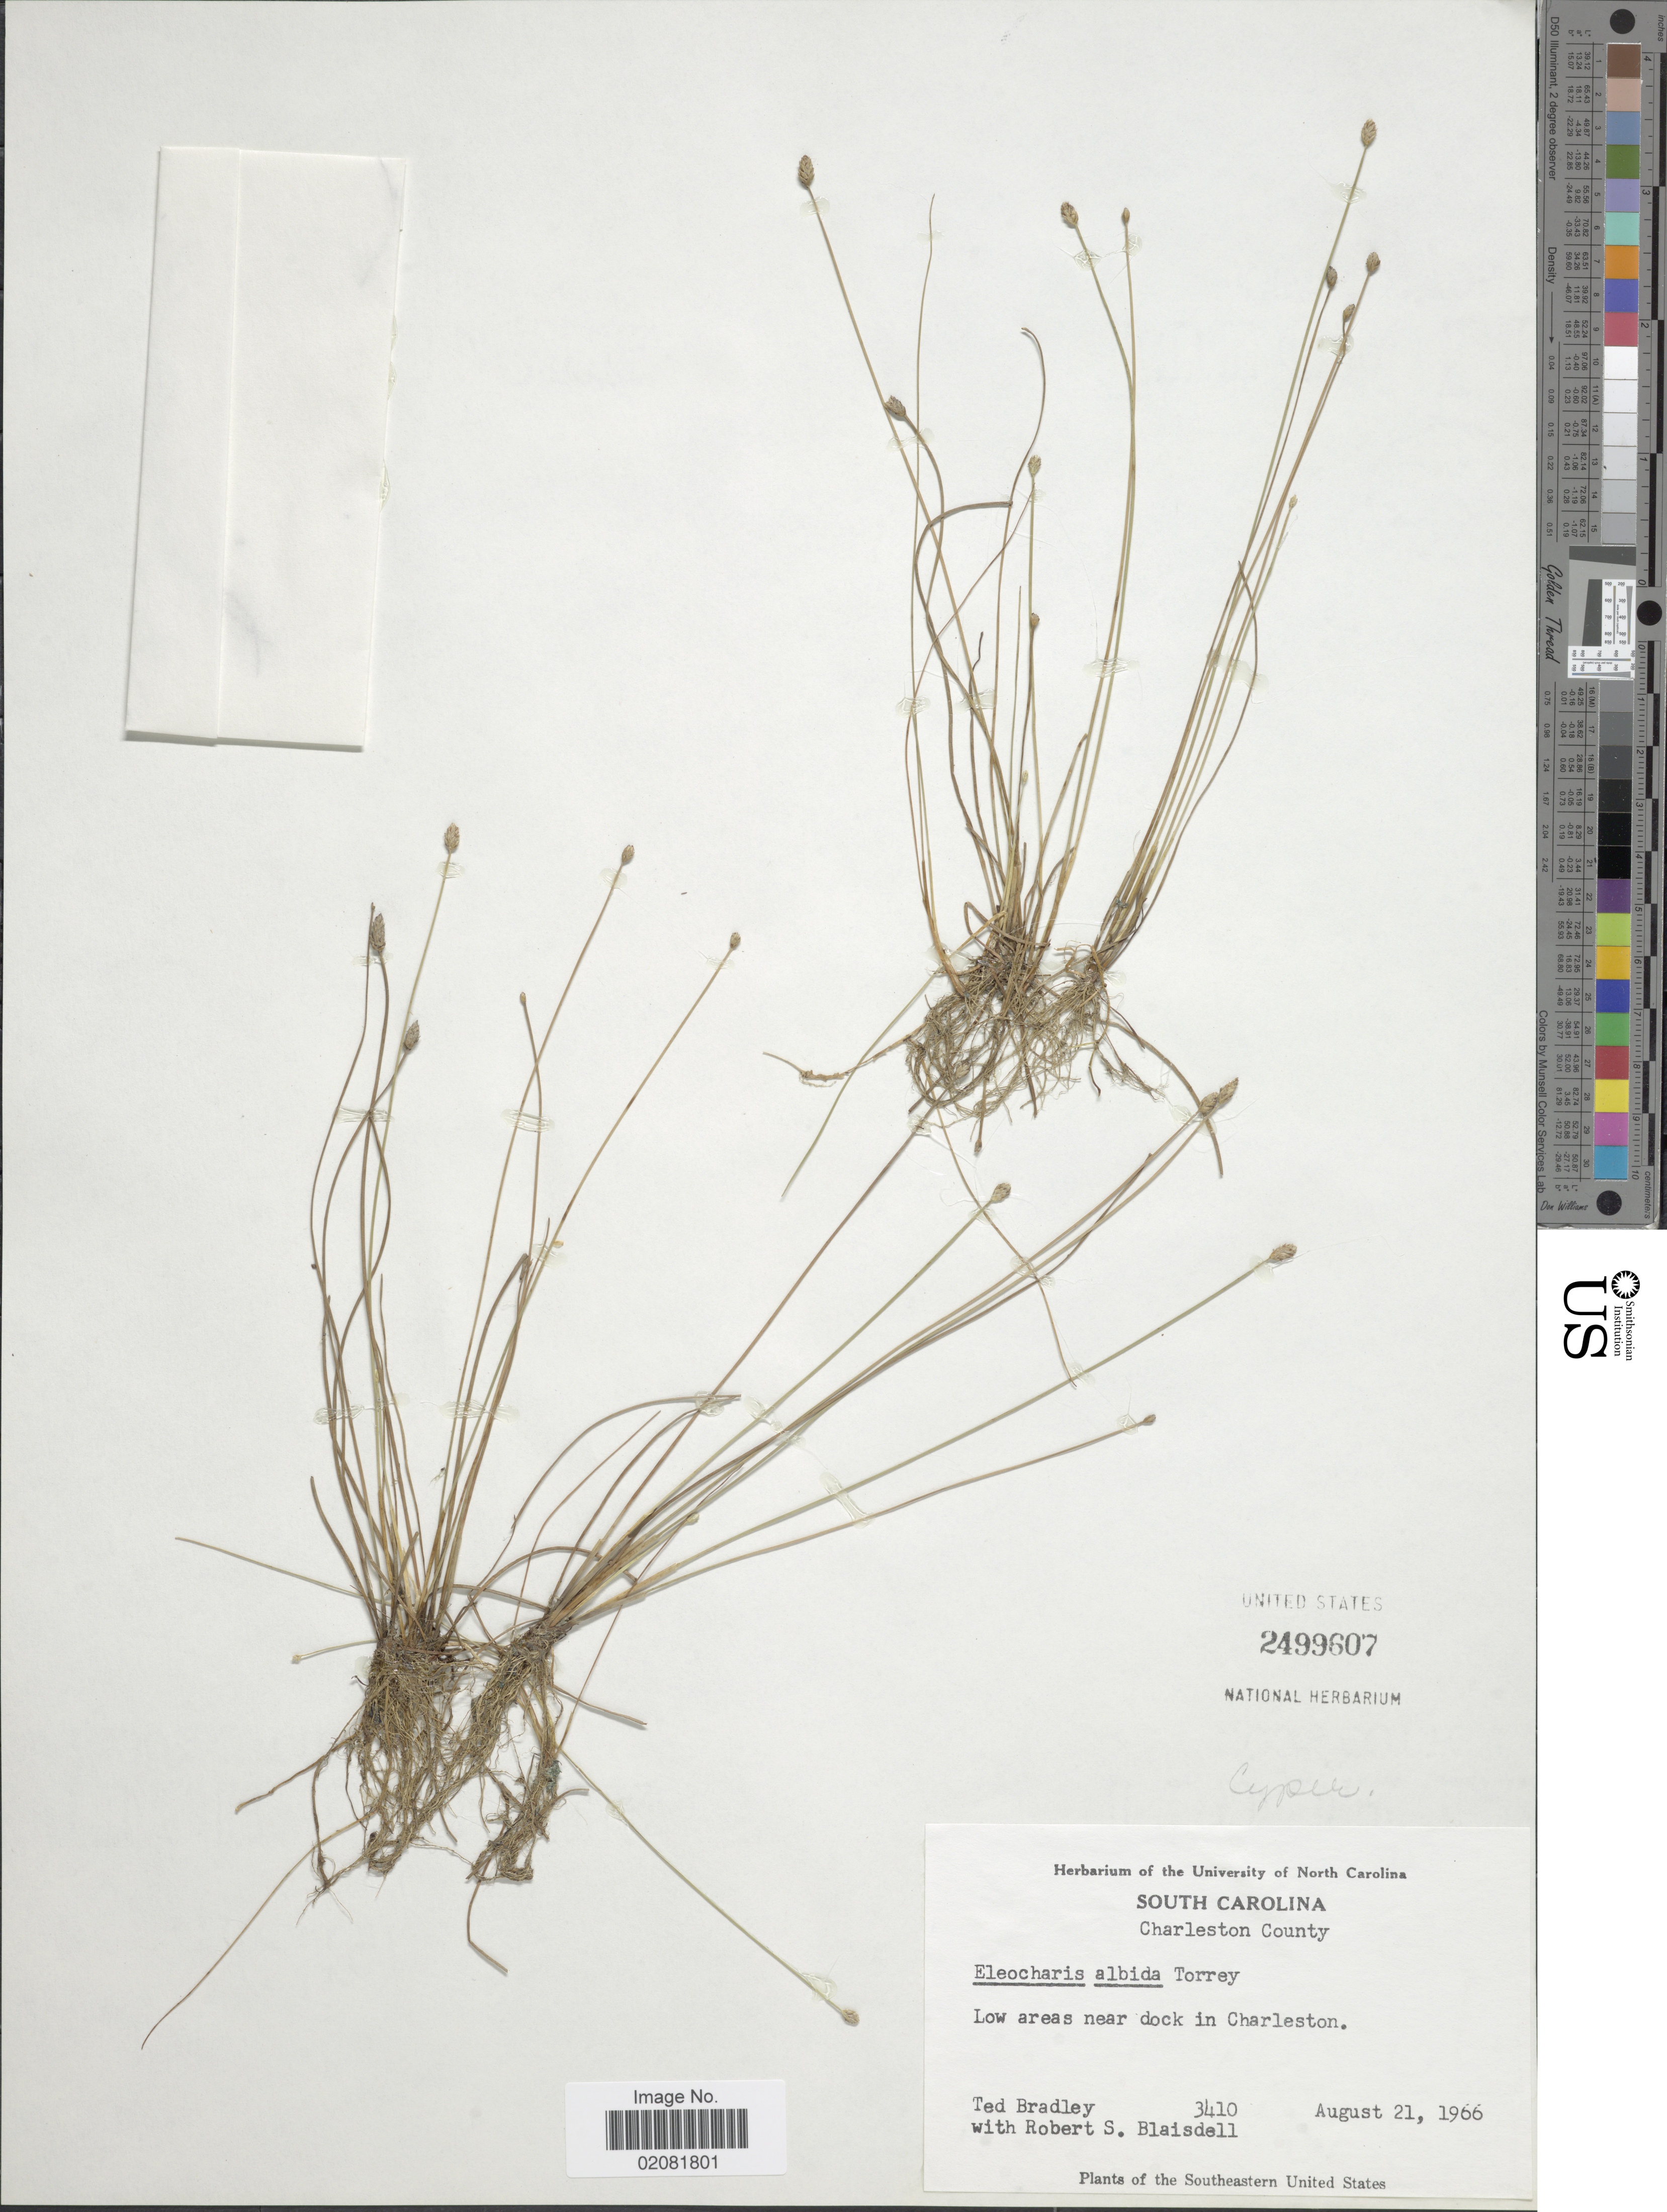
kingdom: Plantae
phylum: Tracheophyta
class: Liliopsida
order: Poales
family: Cyperaceae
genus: Eleocharis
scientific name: Eleocharis albida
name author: Torr.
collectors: T. Bradley & R. S. Blaisdell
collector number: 3410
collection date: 1966-08-21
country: United States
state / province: South Carolina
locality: Charleston County. Near dock in Charleston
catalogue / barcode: US 2499607